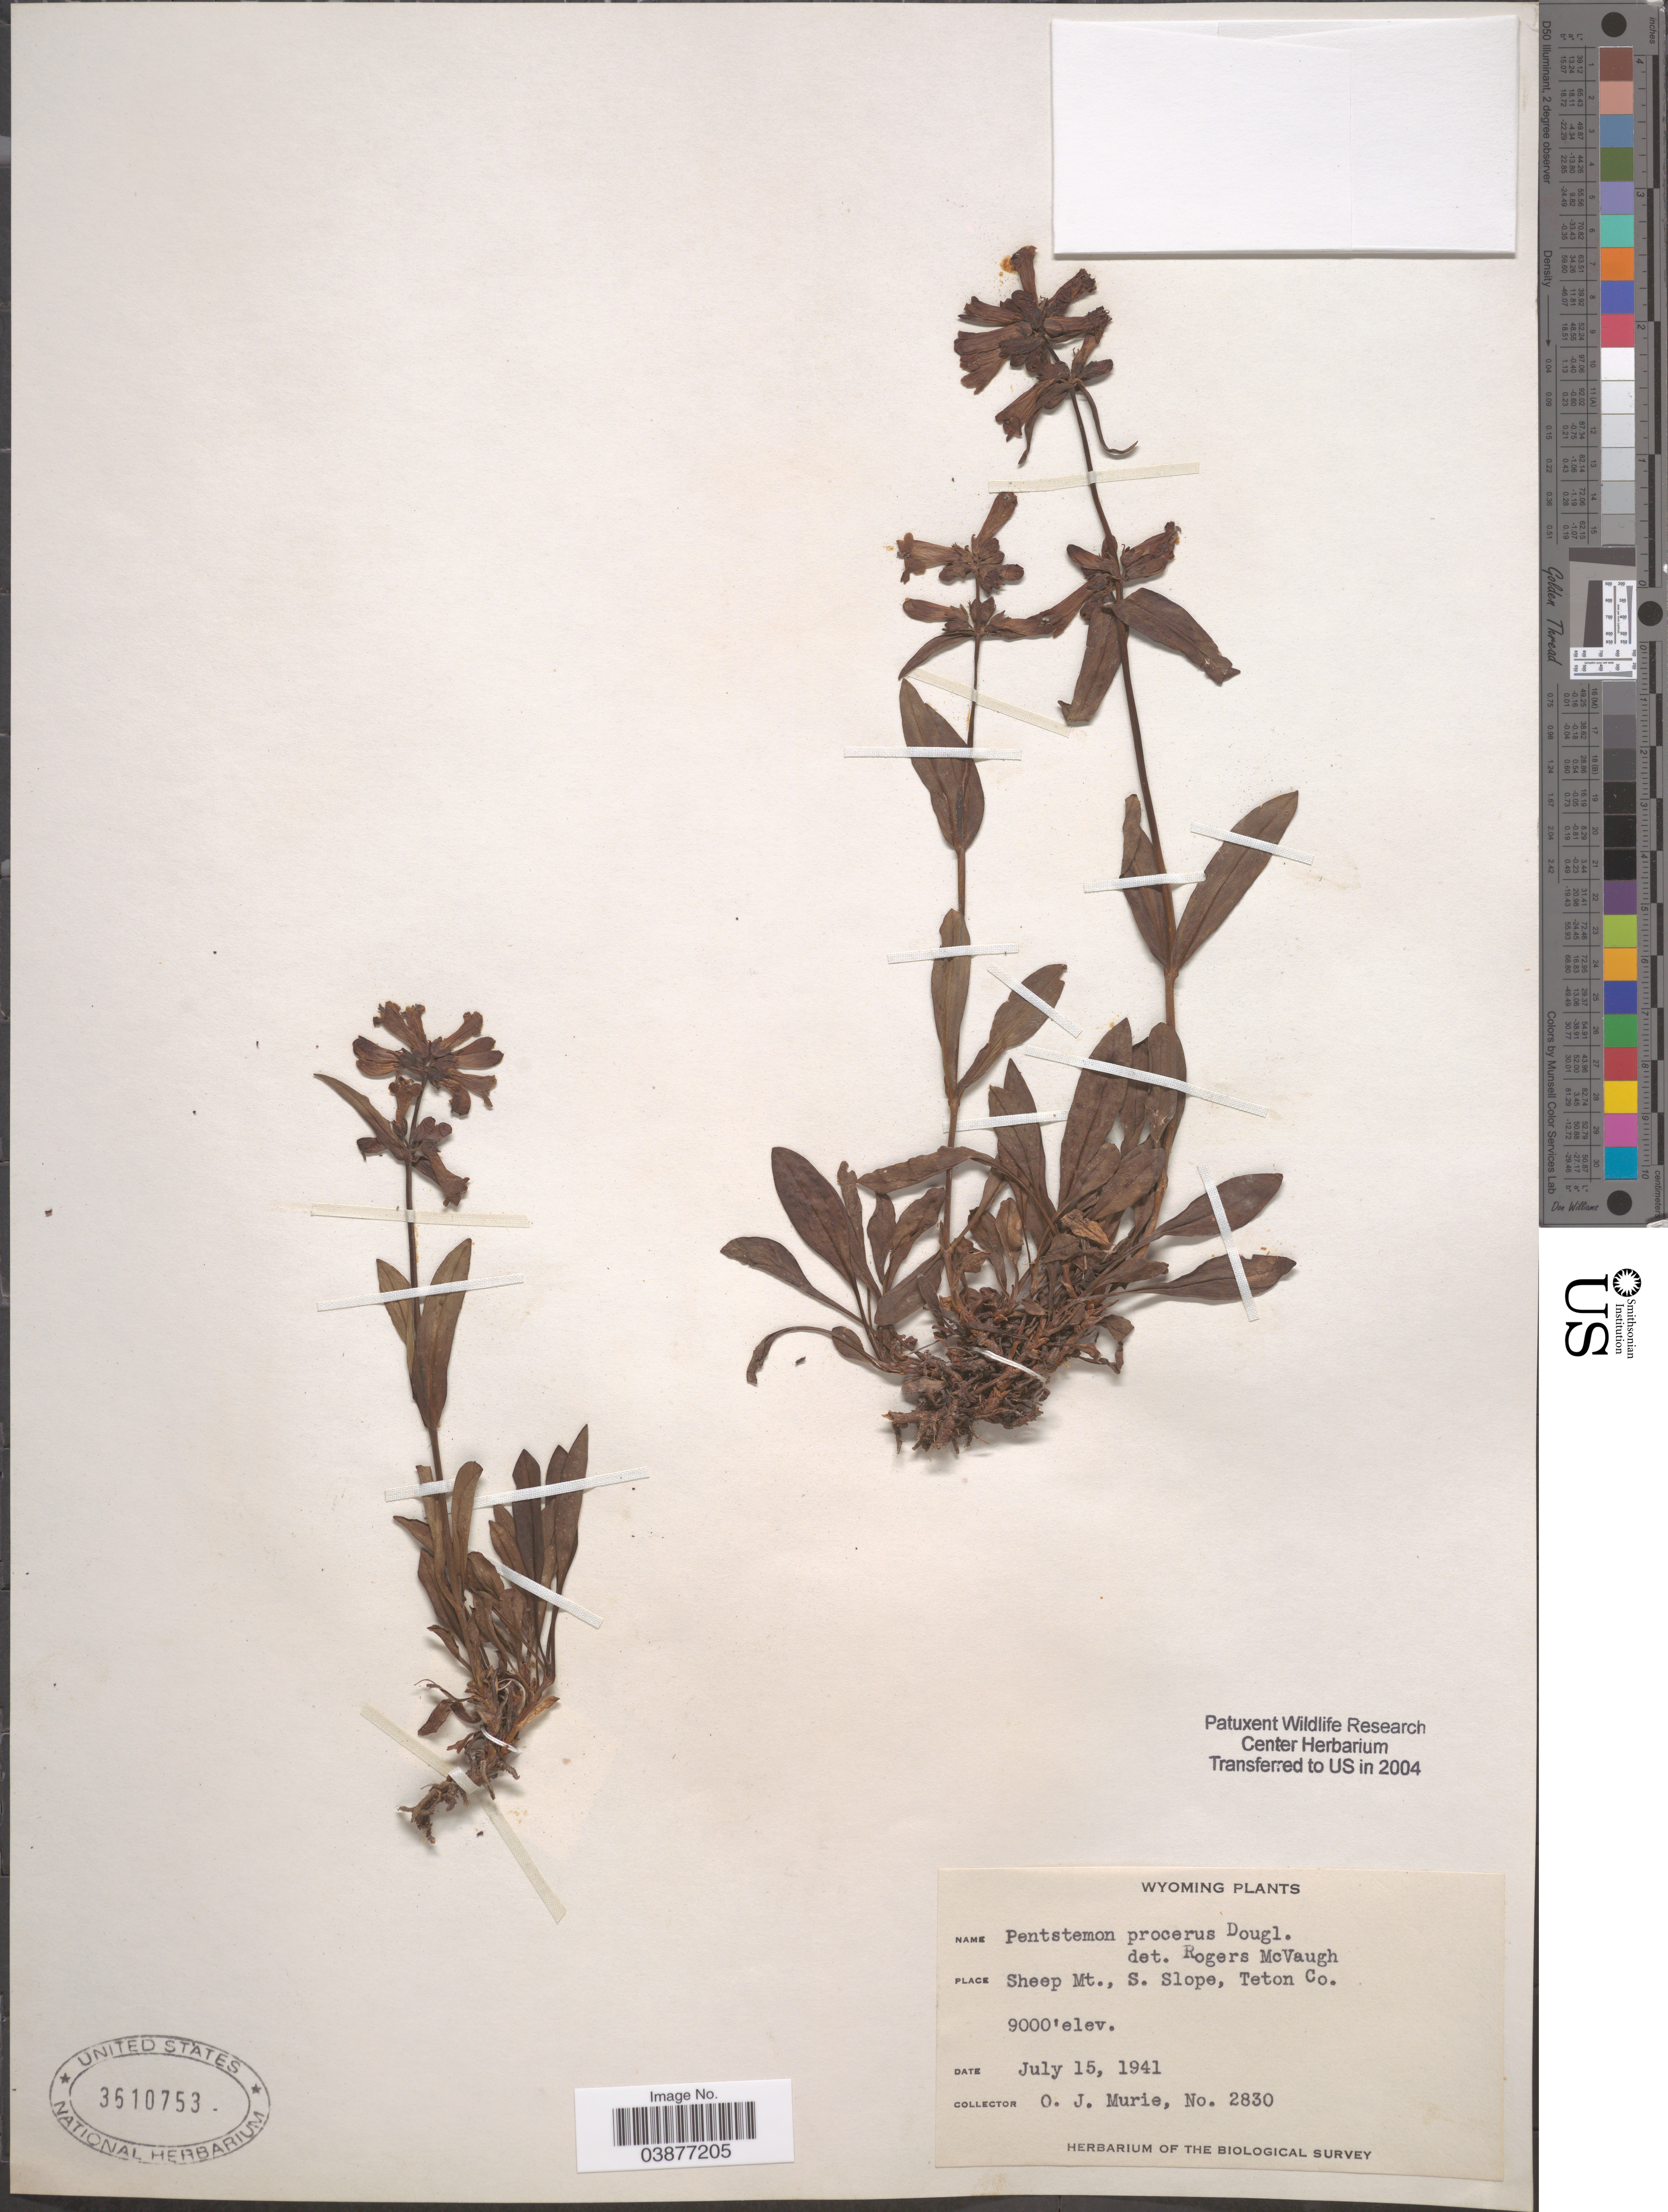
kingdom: Plantae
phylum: Tracheophyta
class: Magnoliopsida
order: Lamiales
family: Plantaginaceae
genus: Penstemon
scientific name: Penstemon procerus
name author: Douglas ex Graham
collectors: O. Murie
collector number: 2830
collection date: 1941-07-15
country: United States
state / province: Wyoming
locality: Sheep Mt., S. Slope, Teton Co.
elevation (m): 2743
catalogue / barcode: US 3610753